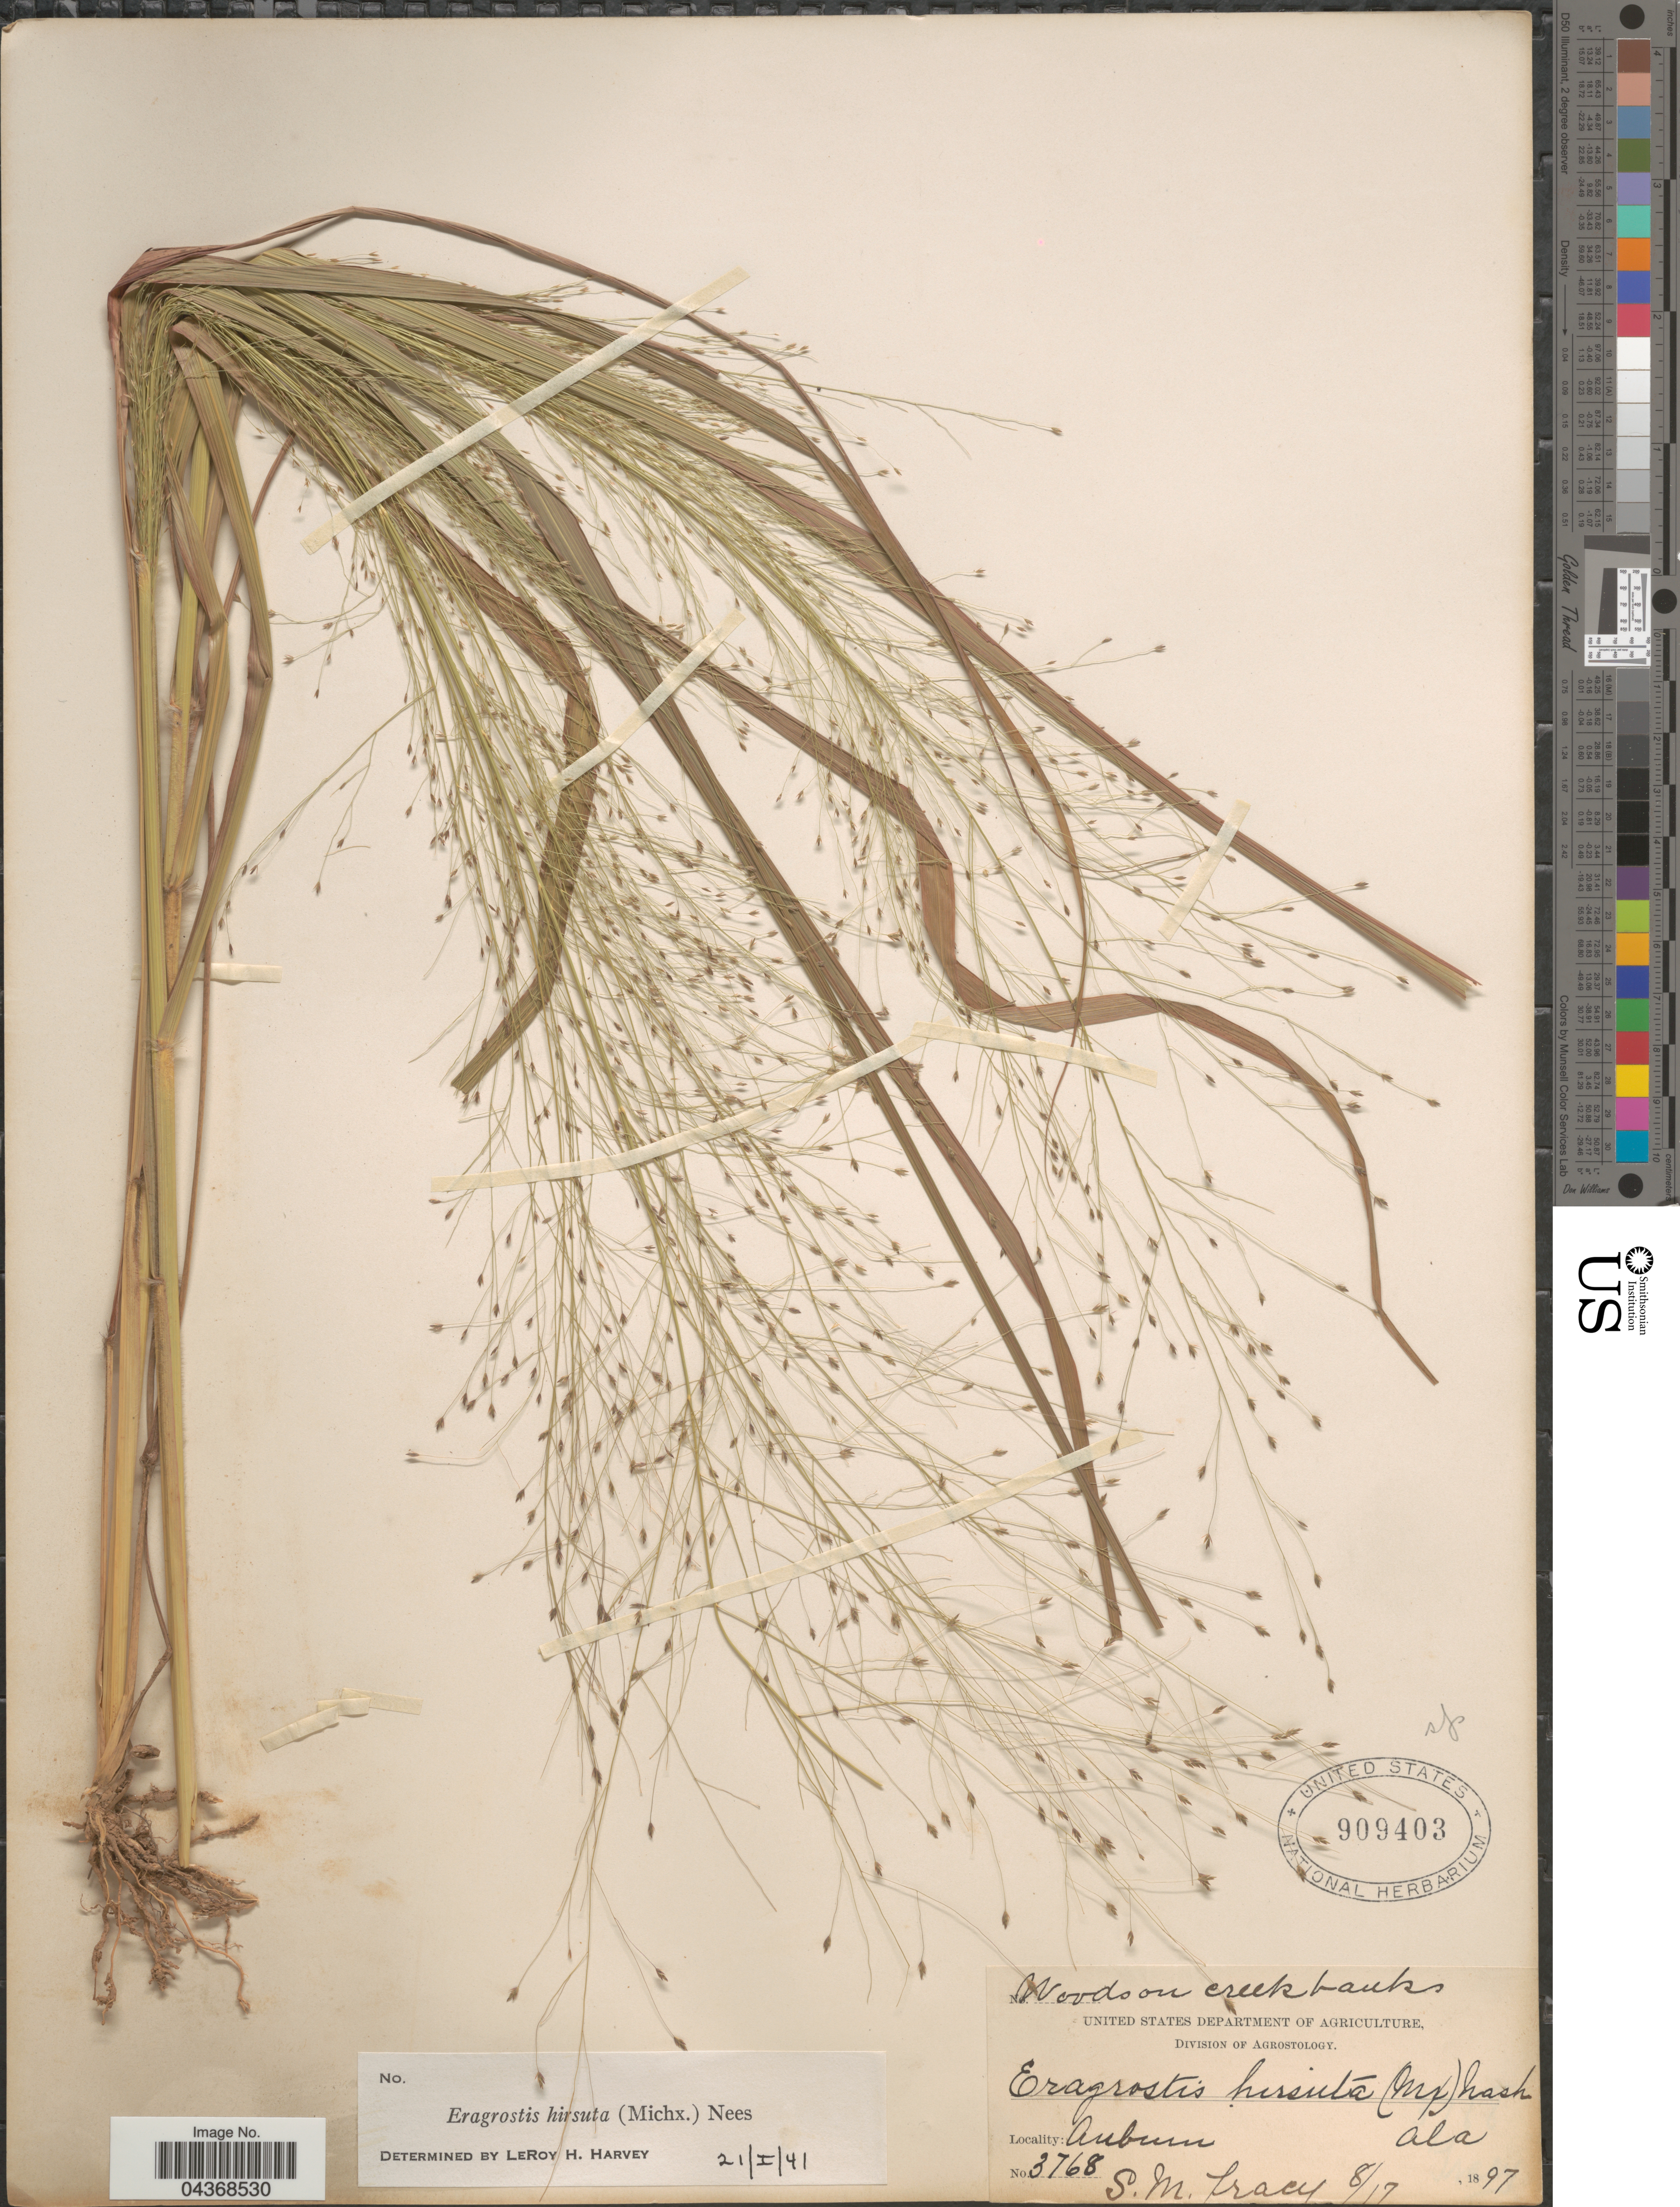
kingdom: Plantae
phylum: Tracheophyta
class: Liliopsida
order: Poales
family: Poaceae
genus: Eragrostis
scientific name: Eragrostis hirsuta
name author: (Michx.) Nees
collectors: S. M. Tracy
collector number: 3768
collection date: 1897-08-17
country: United States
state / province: Alabama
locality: Auburn.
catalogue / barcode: US 909403